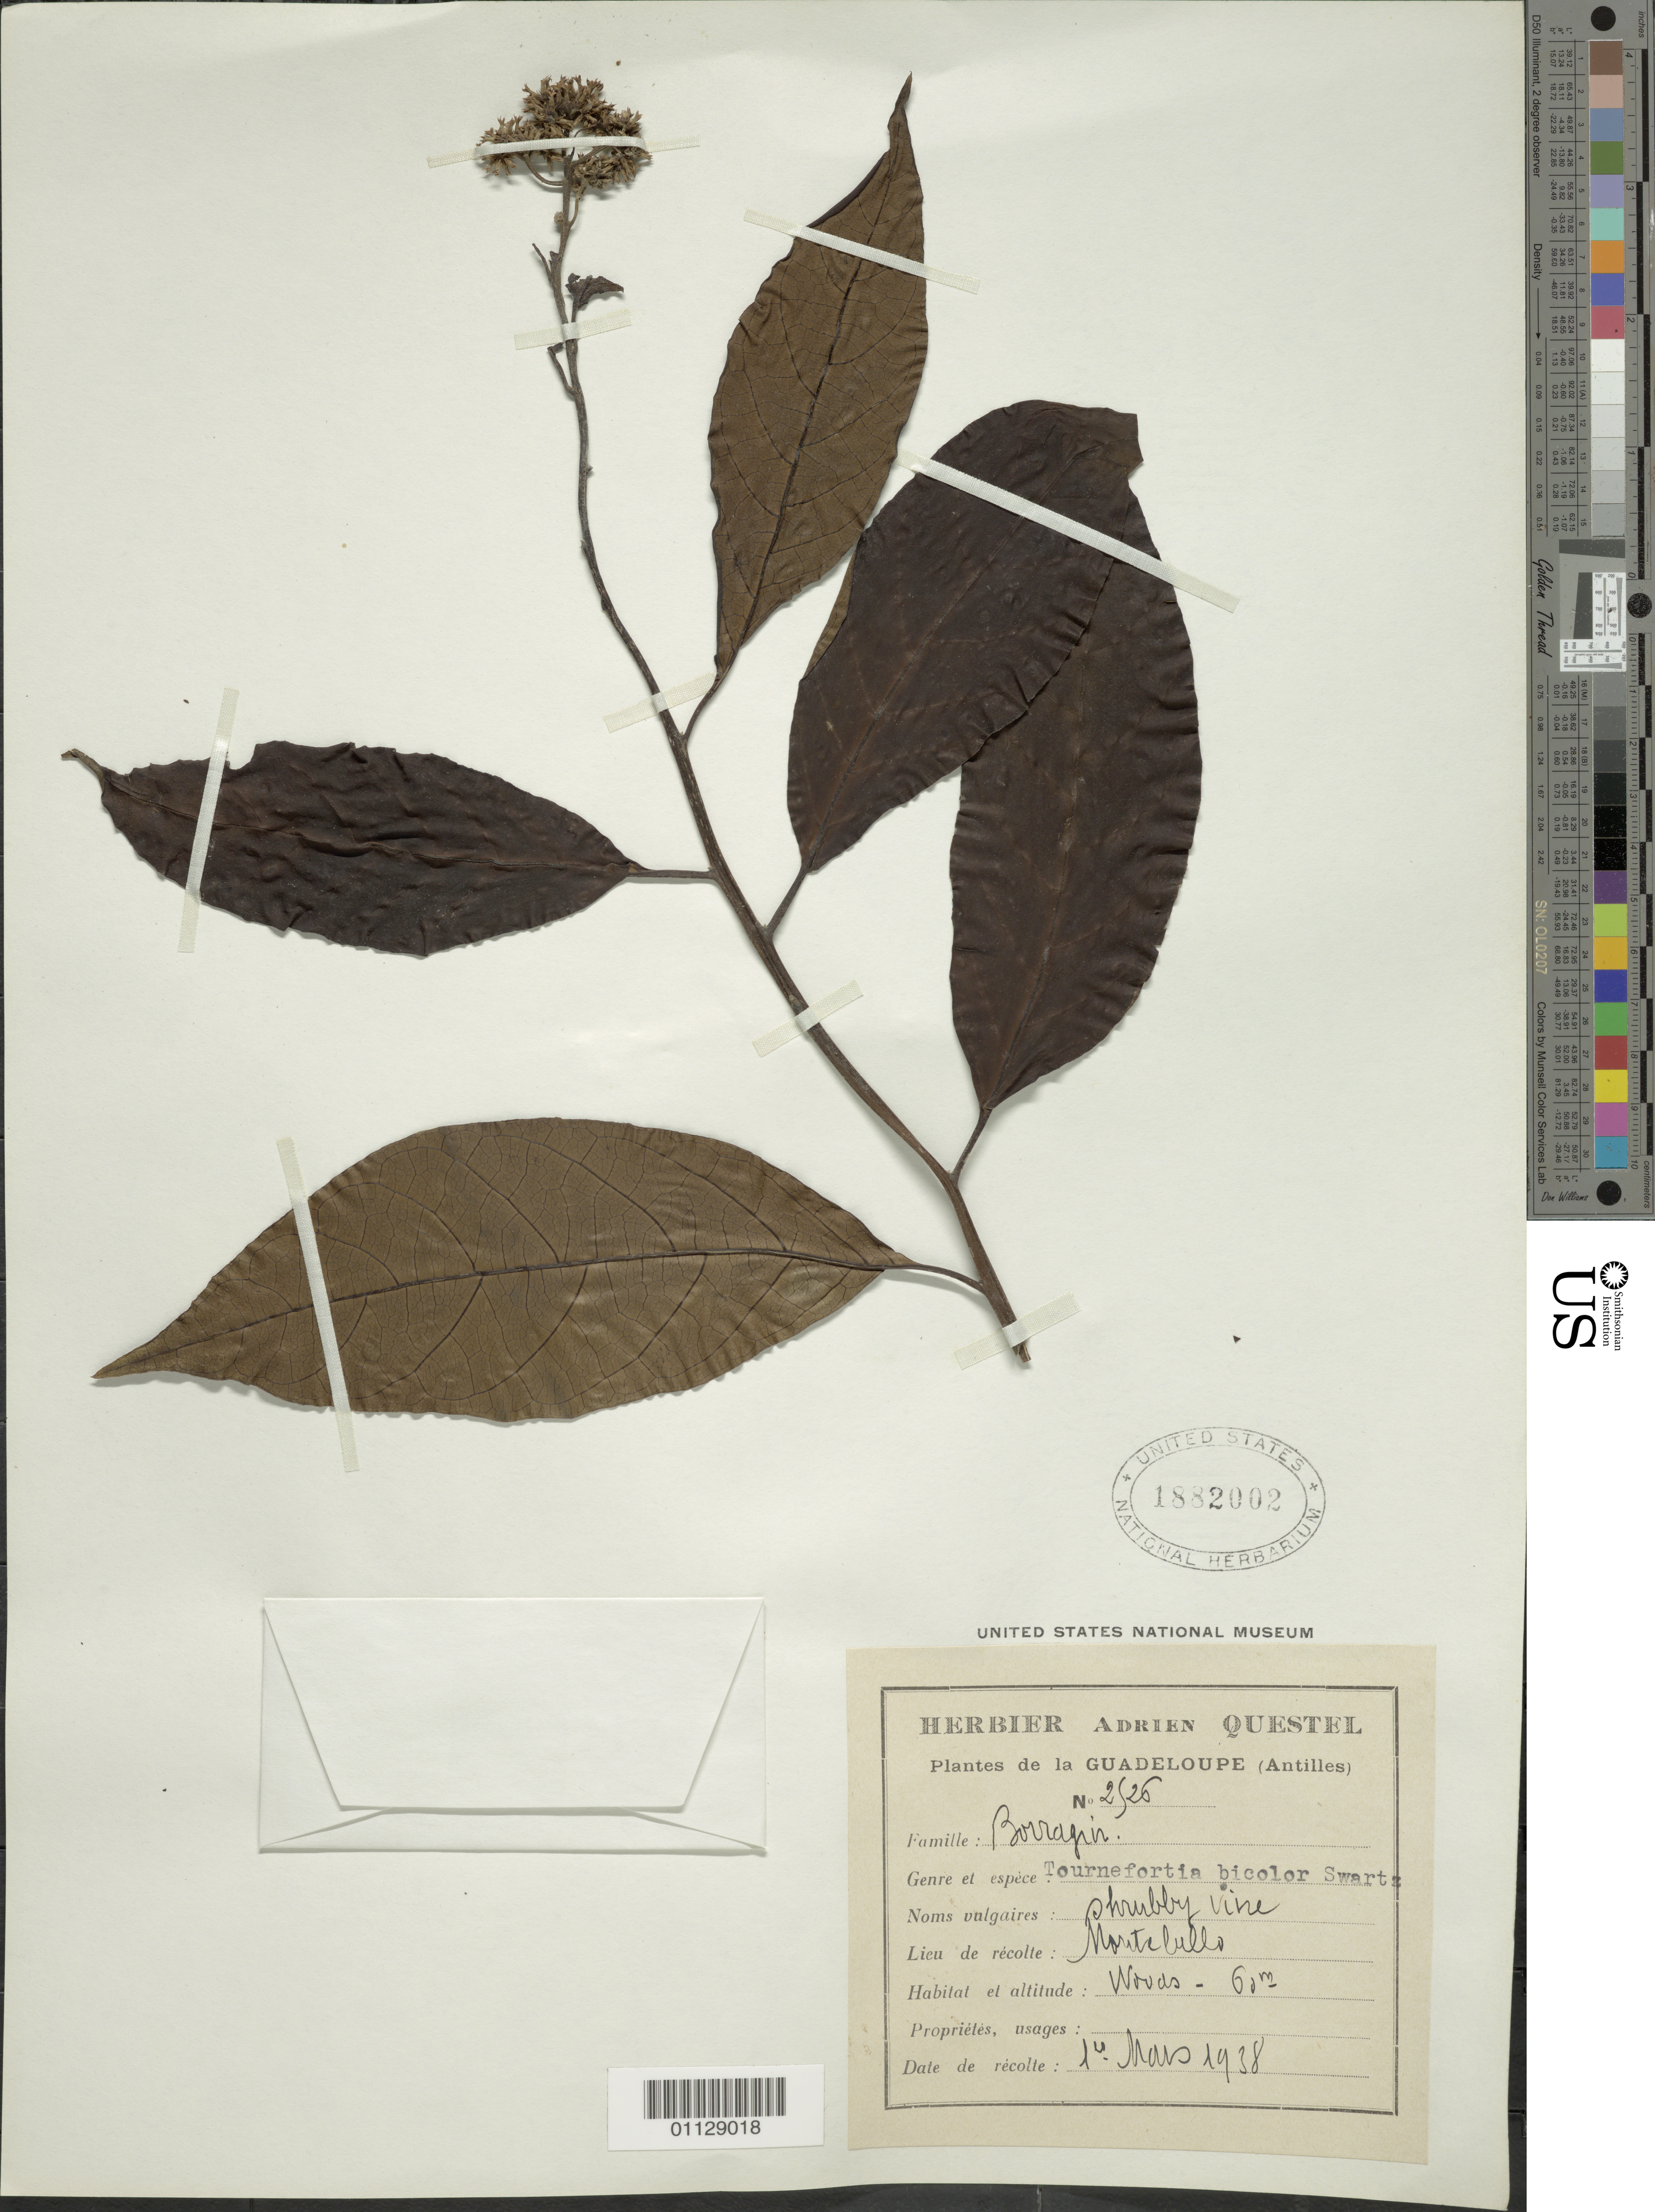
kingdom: Plantae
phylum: Tracheophyta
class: Magnoliopsida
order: Boraginales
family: Heliotropiaceae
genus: Tournefortia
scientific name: Tournefortia bicolor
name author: Sw.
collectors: A. Questel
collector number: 2926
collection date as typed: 16 Mar 1938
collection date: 1938-03-16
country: Guadeloupe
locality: Woods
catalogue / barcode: US 1882002